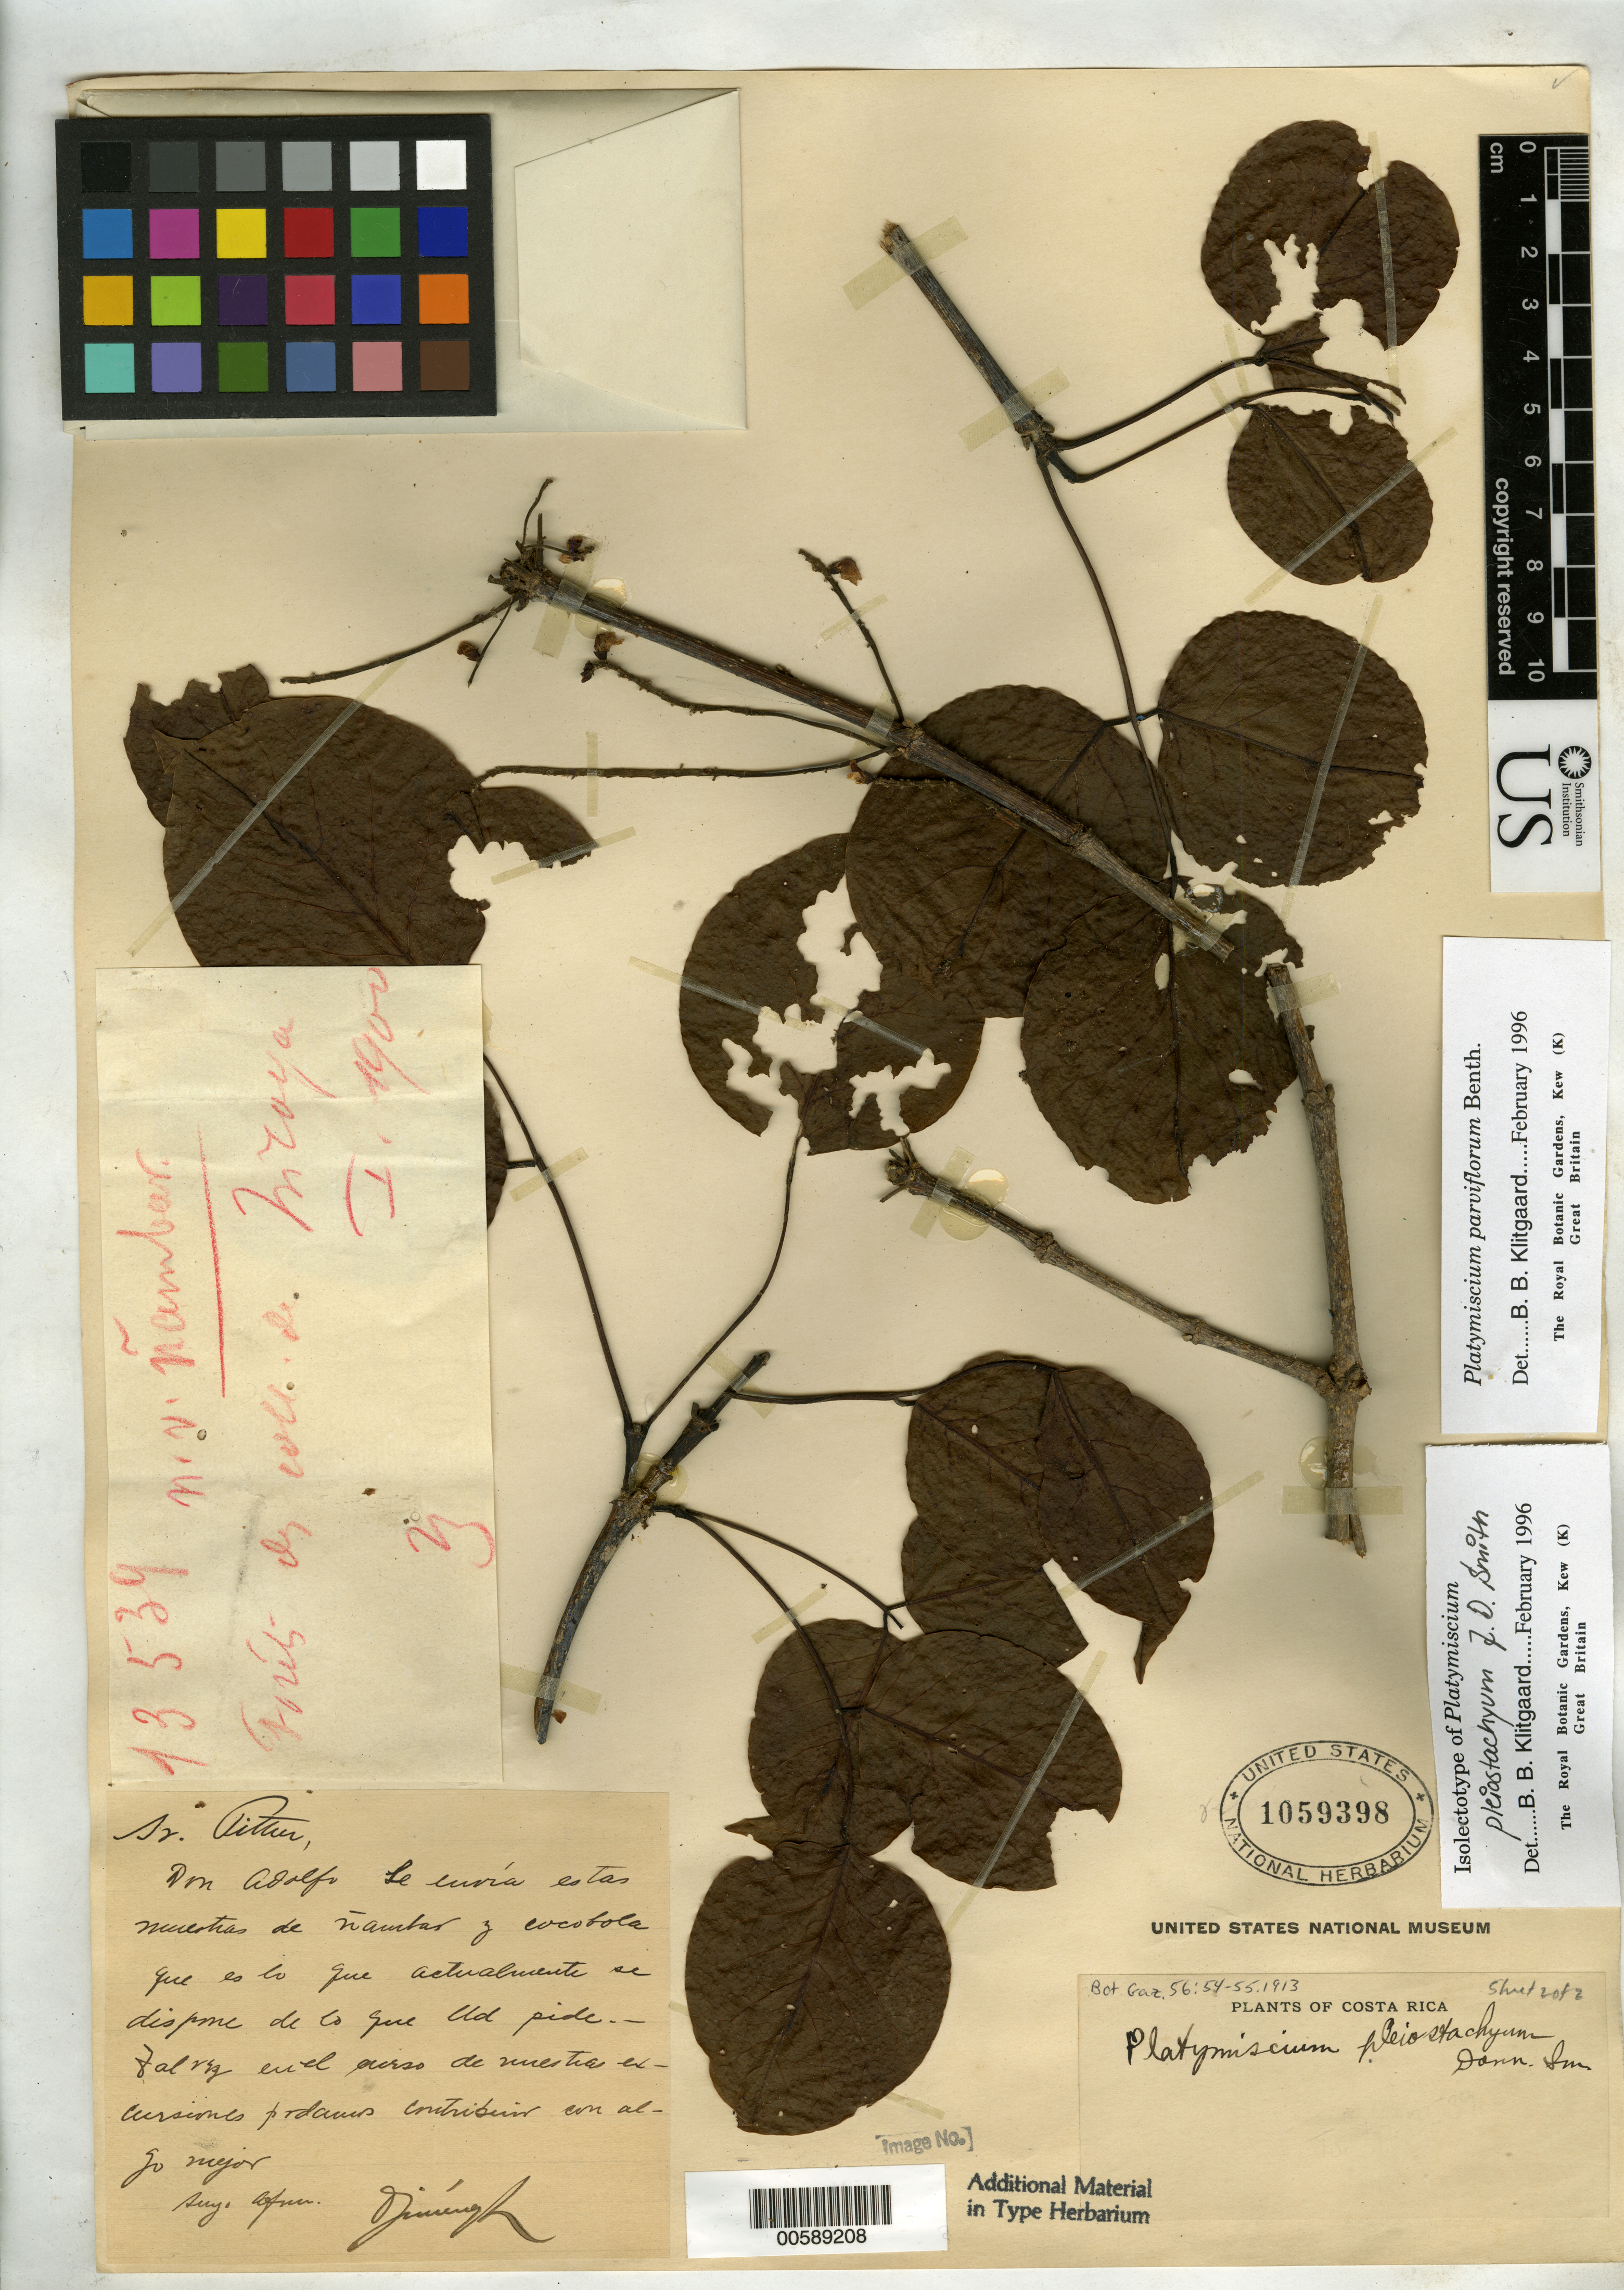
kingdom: Plantae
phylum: Tracheophyta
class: Magnoliopsida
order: Fabales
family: Fabaceae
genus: Platymiscium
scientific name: Platymiscium pleiostachyum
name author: Donn. Sm.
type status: Isolectotype; Type Collection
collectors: A. Tonduz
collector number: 13539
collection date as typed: Jan 1900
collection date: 1900-01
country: Costa Rica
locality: Forêts des collines de Nicoya.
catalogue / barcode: US 1059398